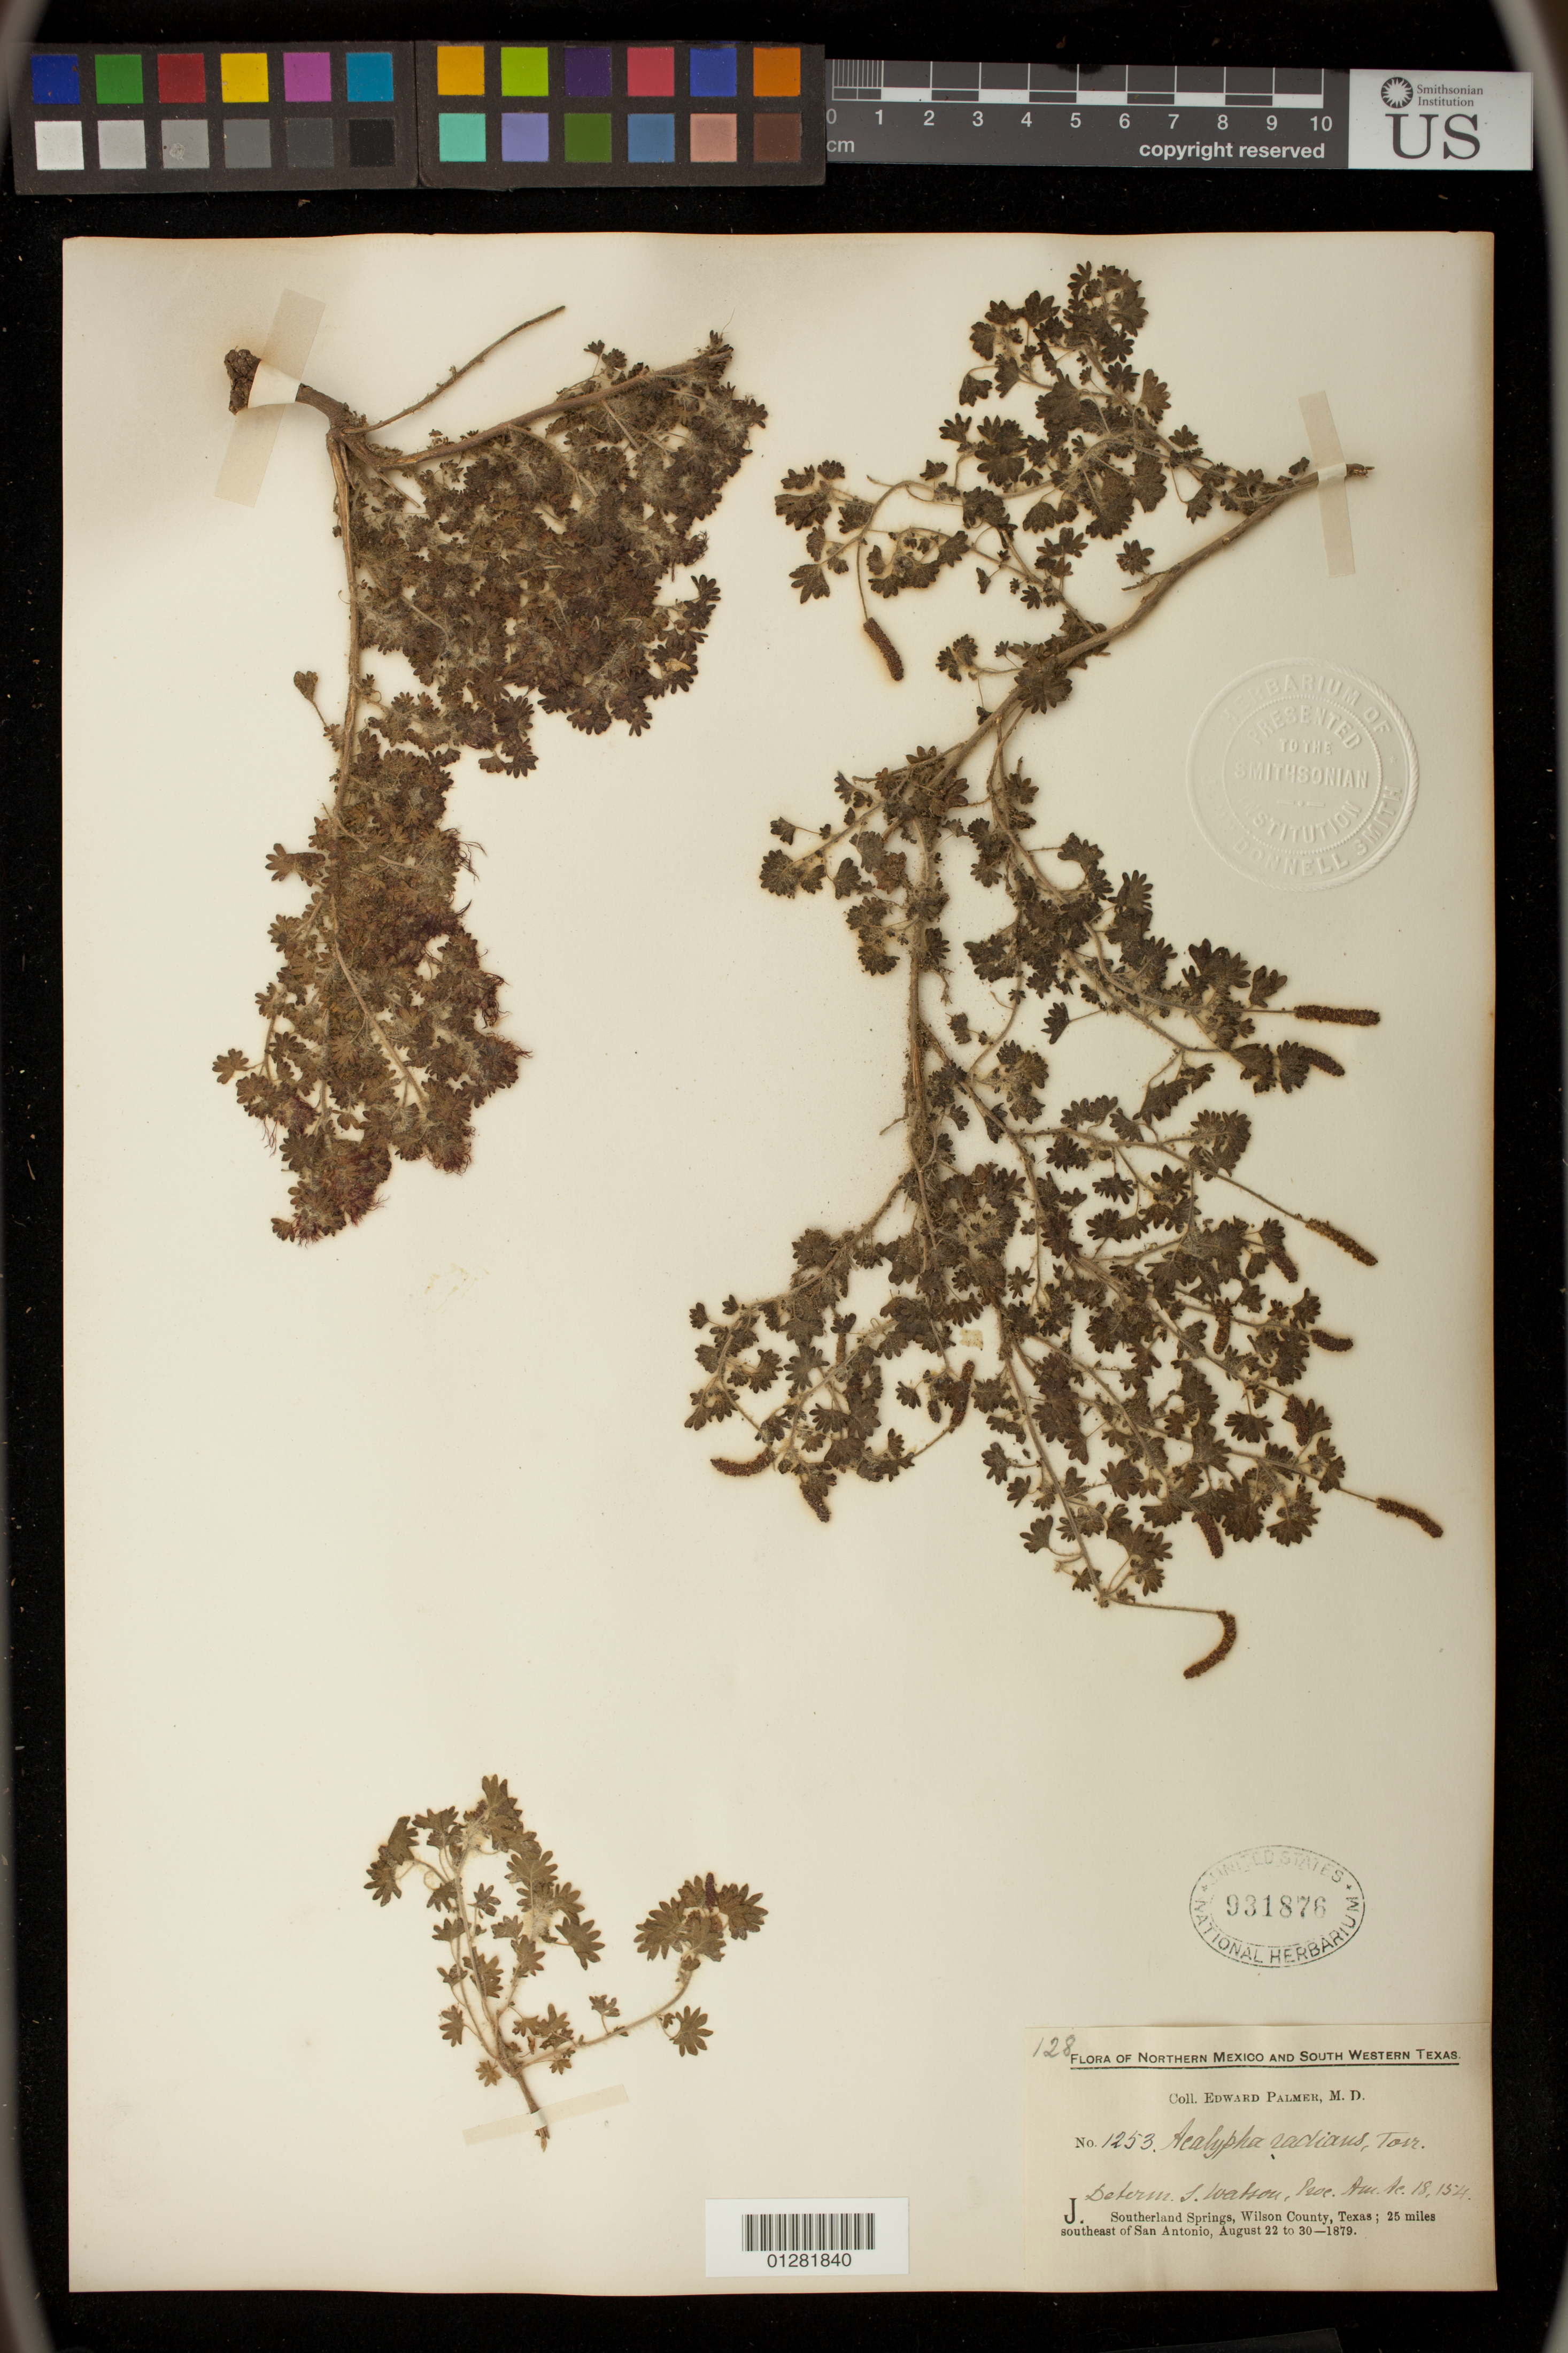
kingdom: Plantae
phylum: Tracheophyta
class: Magnoliopsida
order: Malpighiales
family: Euphorbiaceae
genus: Acalypha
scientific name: Acalypha radians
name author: Torr.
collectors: E. Palmer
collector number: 1253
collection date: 1879-08-22/1879-08-30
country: United States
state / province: Texas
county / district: Wilson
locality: Southerland Springs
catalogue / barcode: US 931876